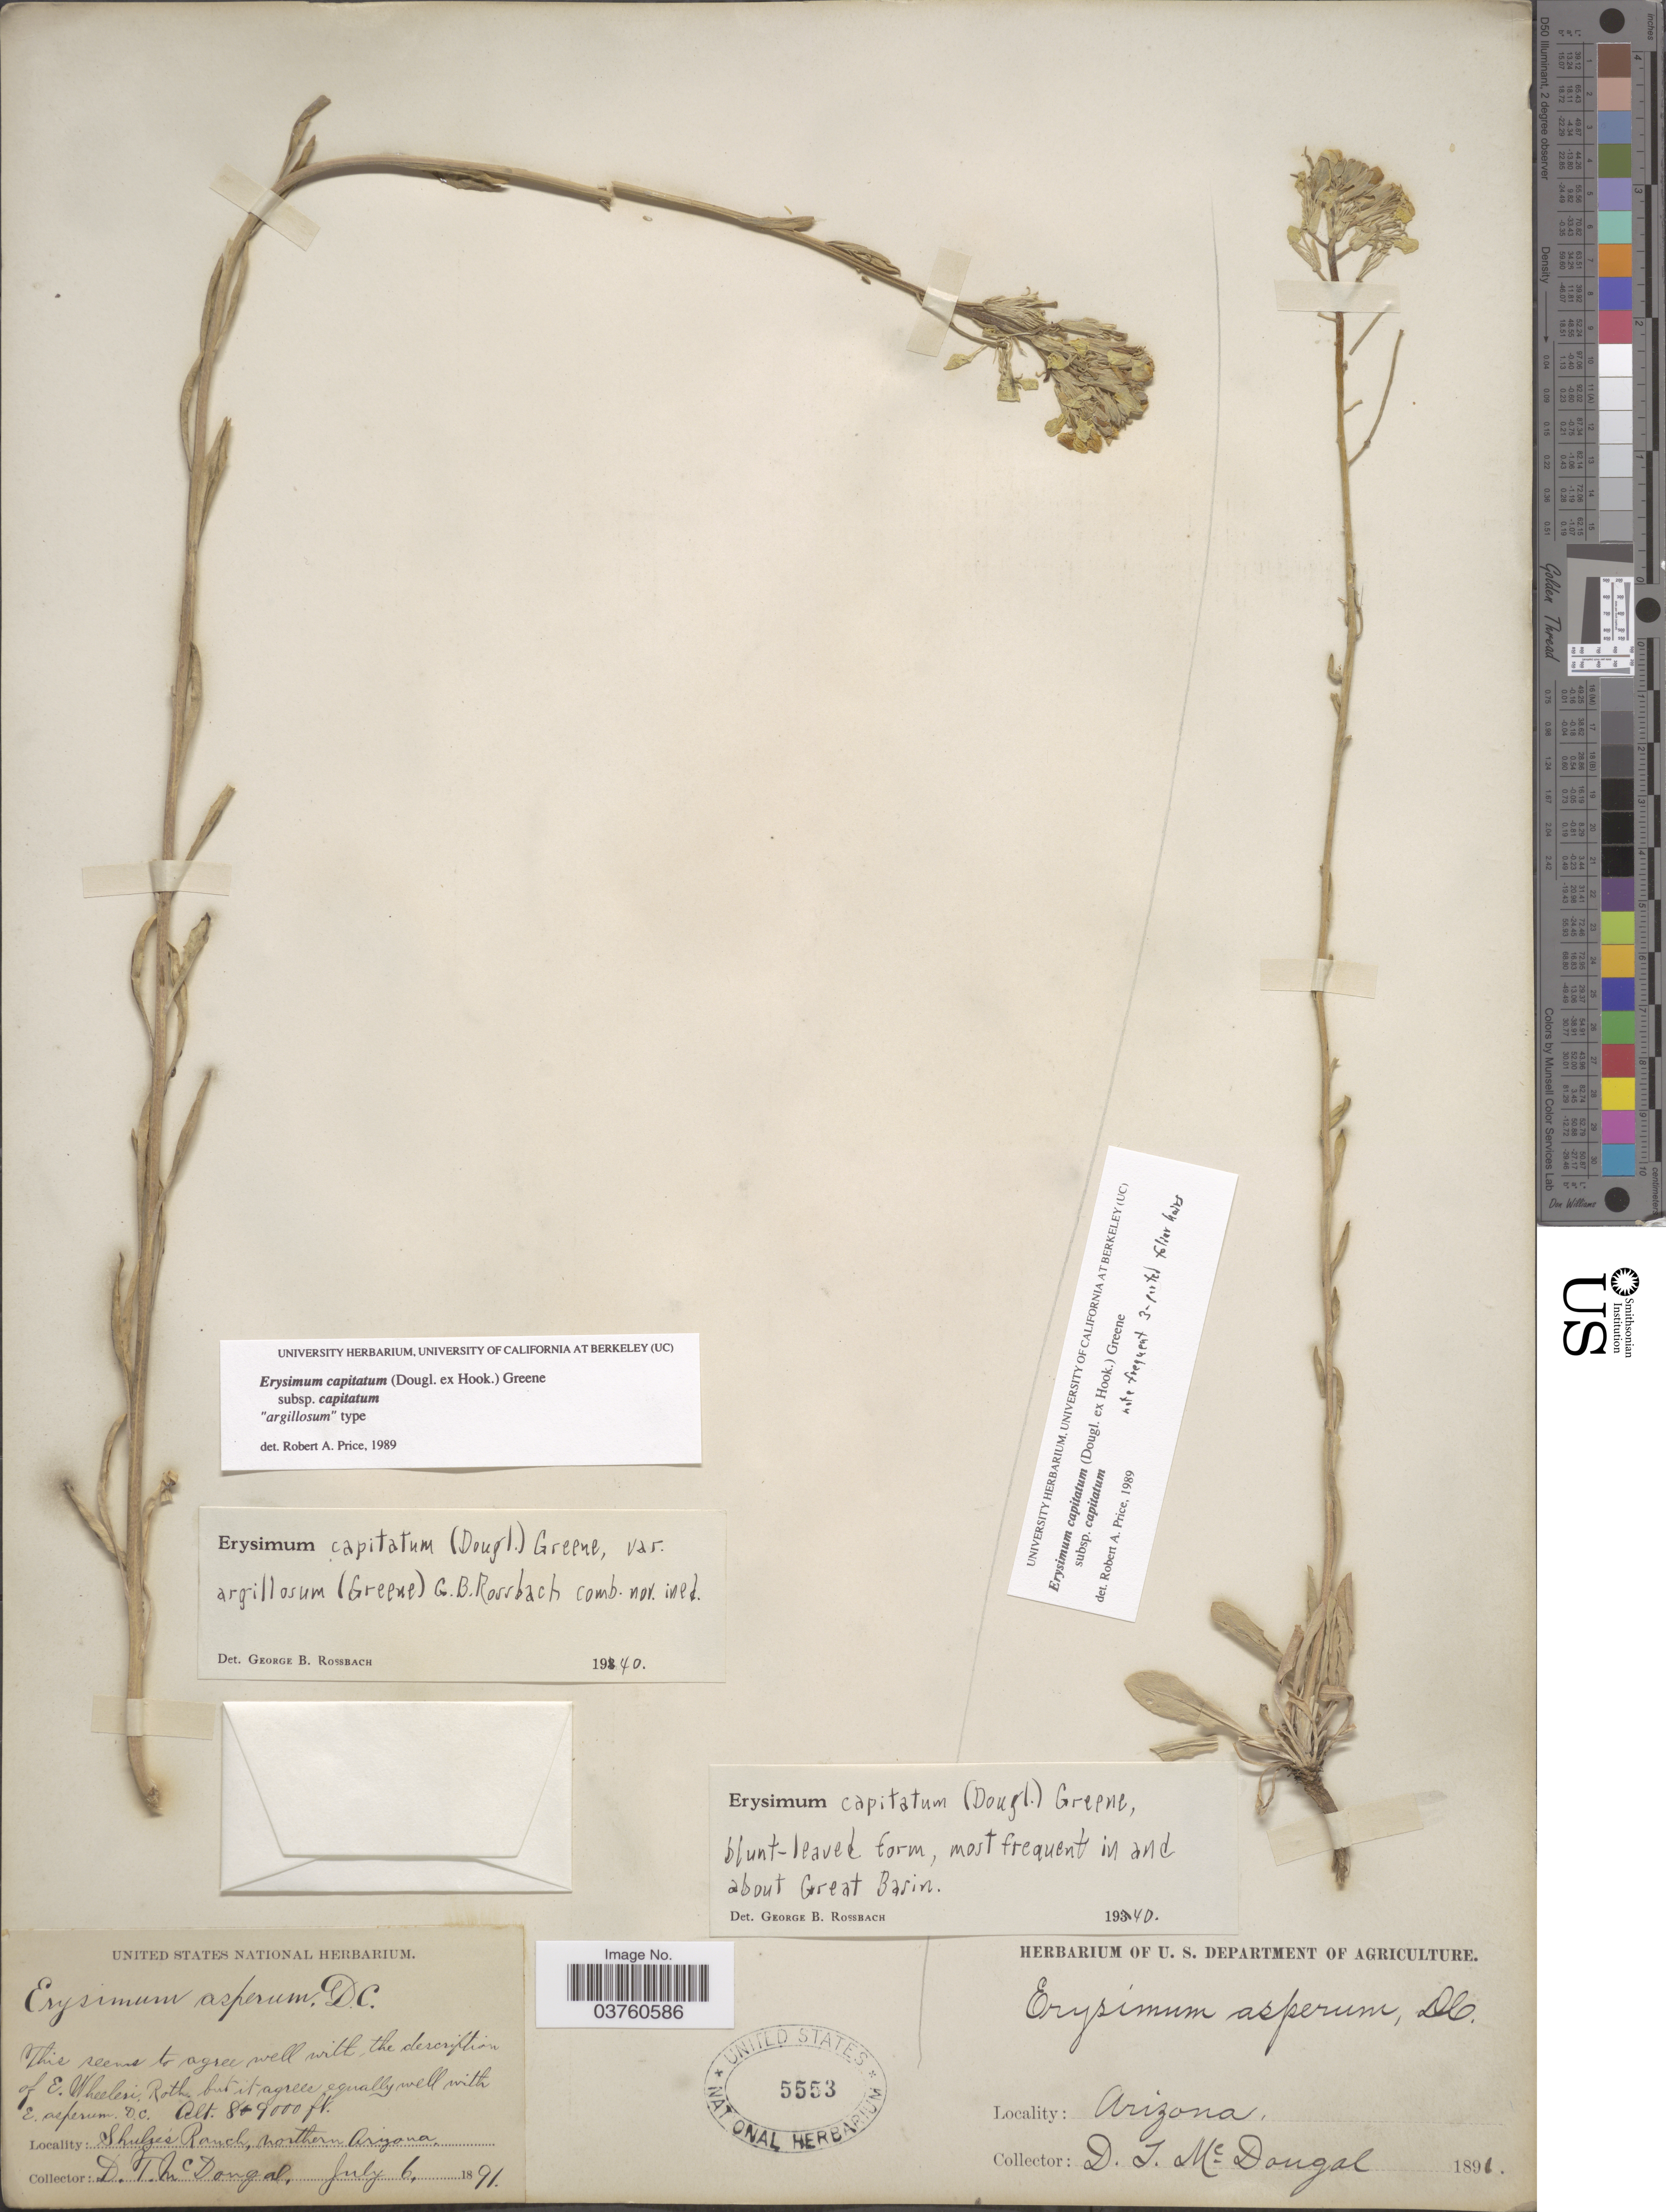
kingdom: Plantae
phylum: Tracheophyta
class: Magnoliopsida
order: Brassicales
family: Brassicaceae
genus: Erysimum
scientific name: Erysimum capitatum subsp. capitatum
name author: (Douglas ex Hook.) Greene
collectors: D. McDougal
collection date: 1891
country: United States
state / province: Arizona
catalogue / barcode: US 5553-2